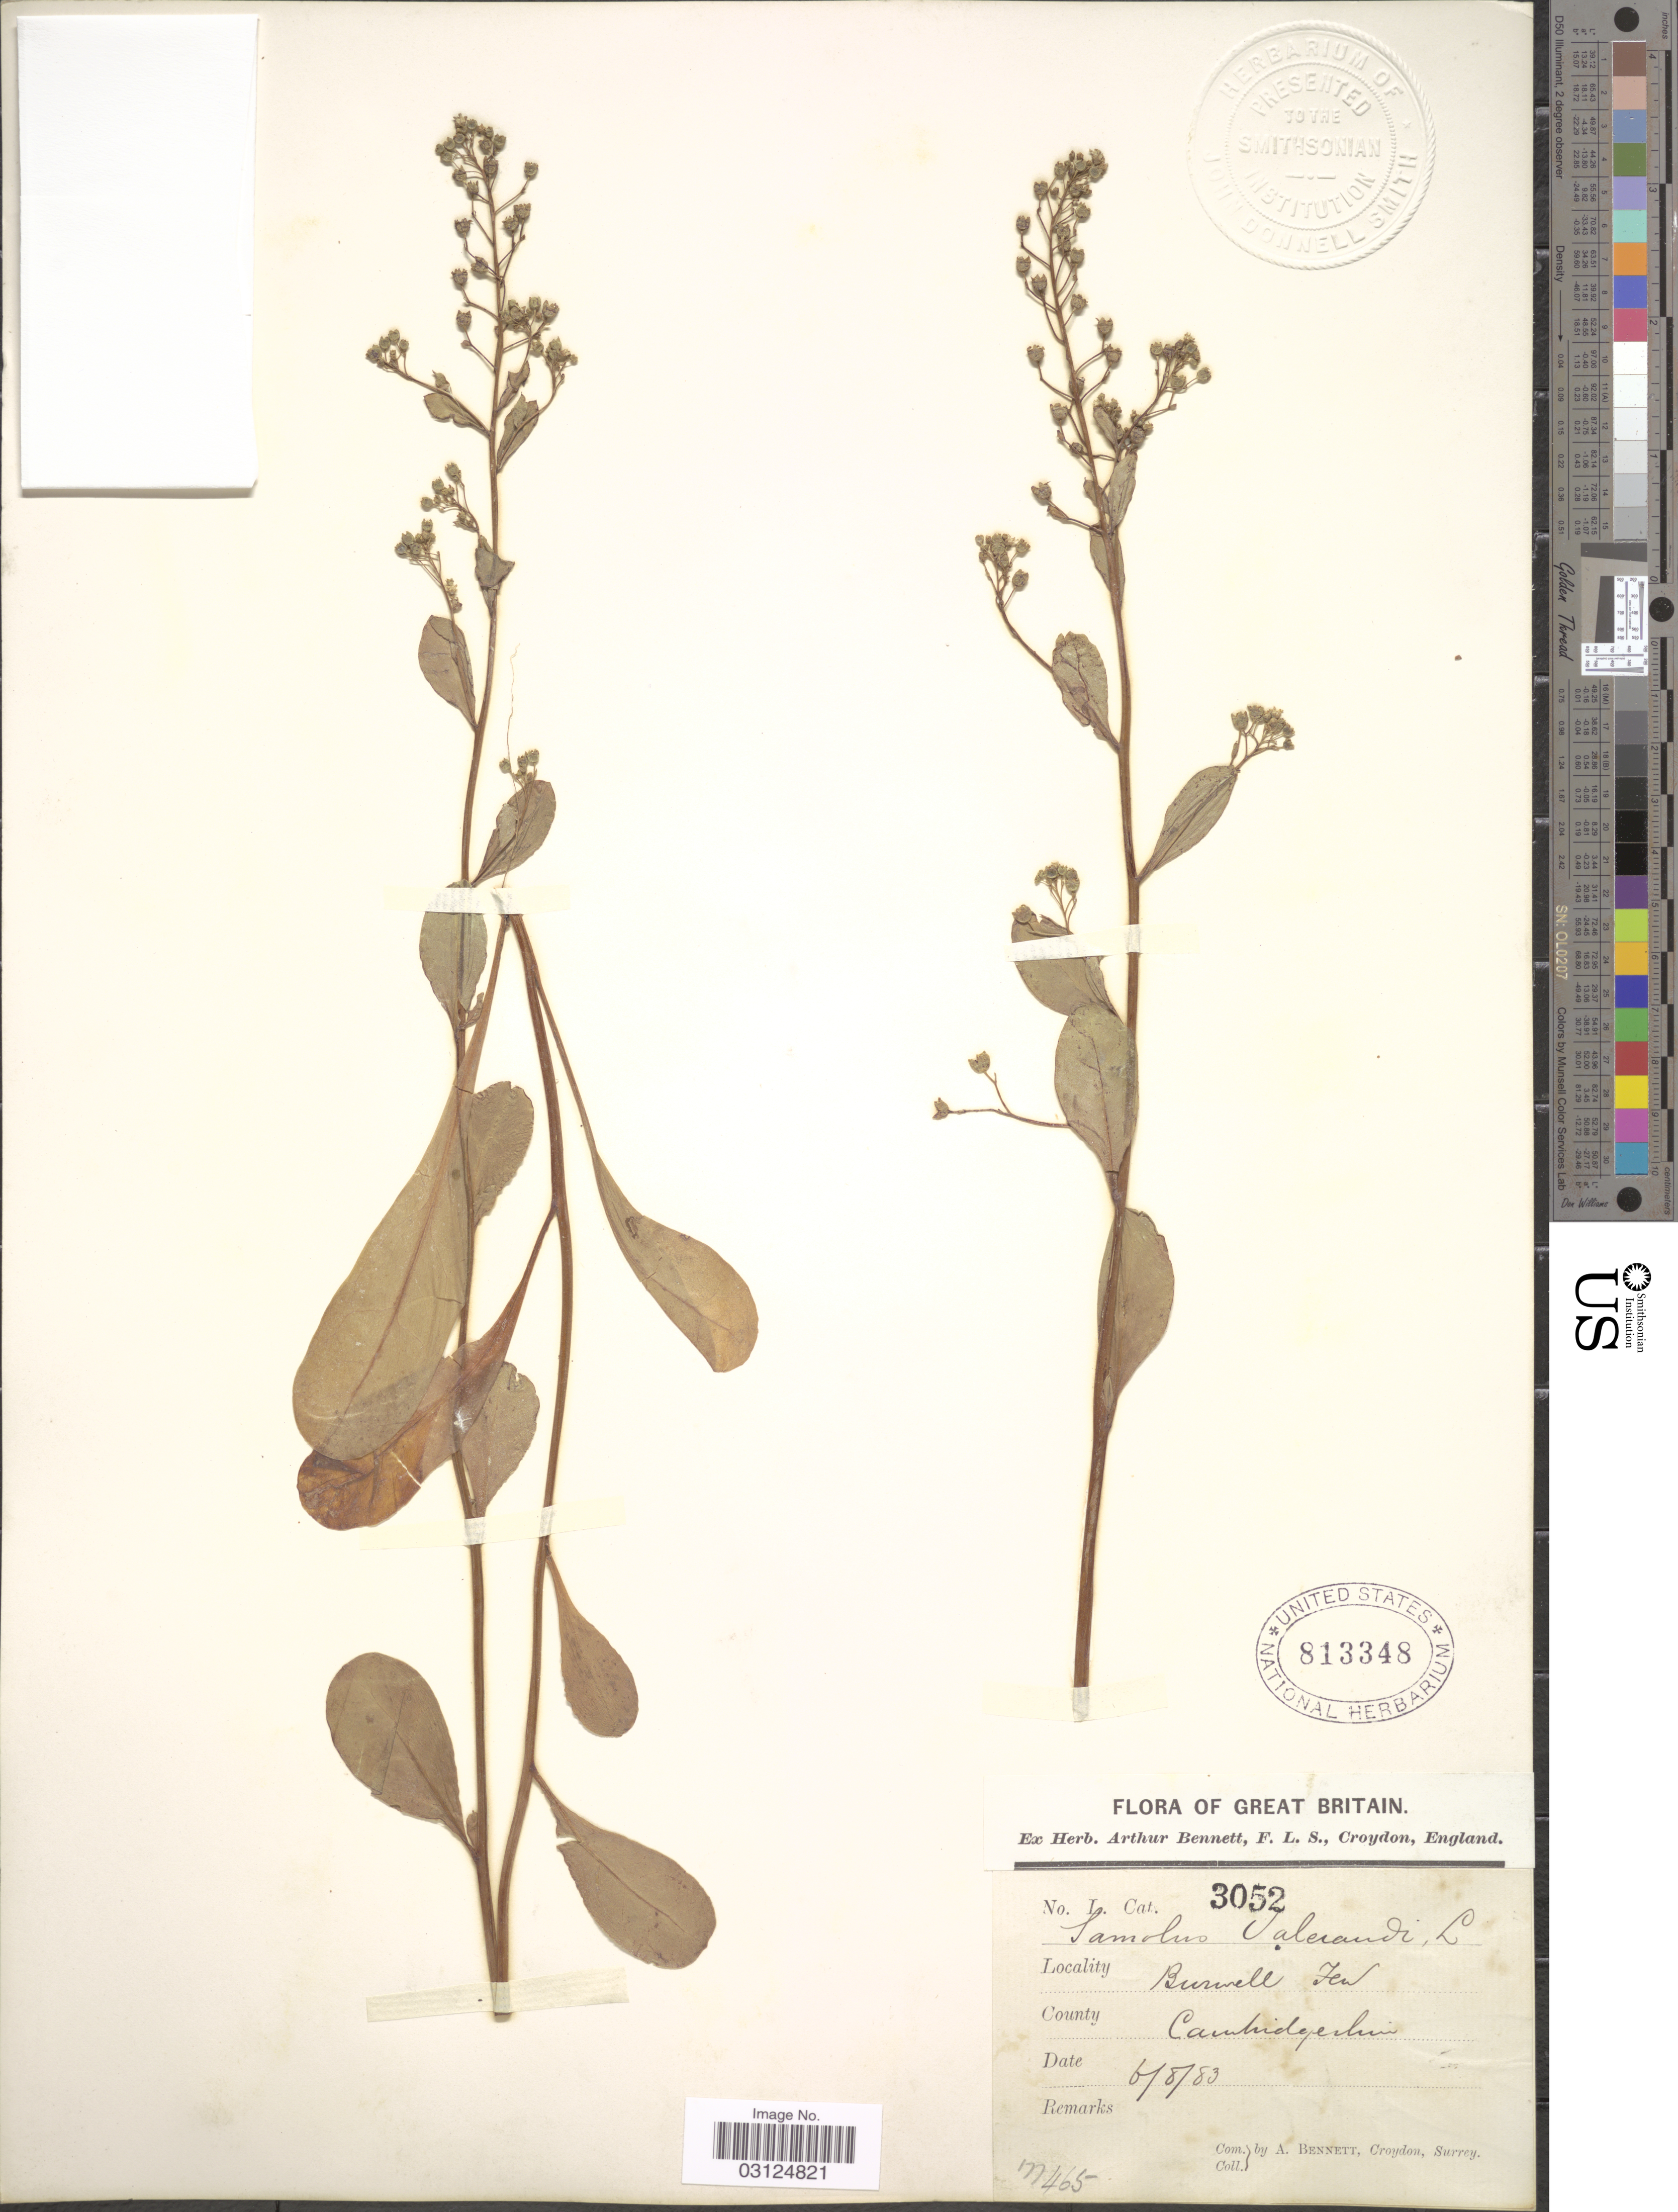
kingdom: Plantae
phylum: Tracheophyta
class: Magnoliopsida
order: Ericales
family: Primulaceae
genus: Samolus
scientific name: Samolus valerandi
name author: L.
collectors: A. Bennett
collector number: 3052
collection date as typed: Transcribed d/m/y: 6/8/83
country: United Kingdom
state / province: England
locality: Great Britain. Burwell Fen. County Cambridgeshire.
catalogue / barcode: US 813348